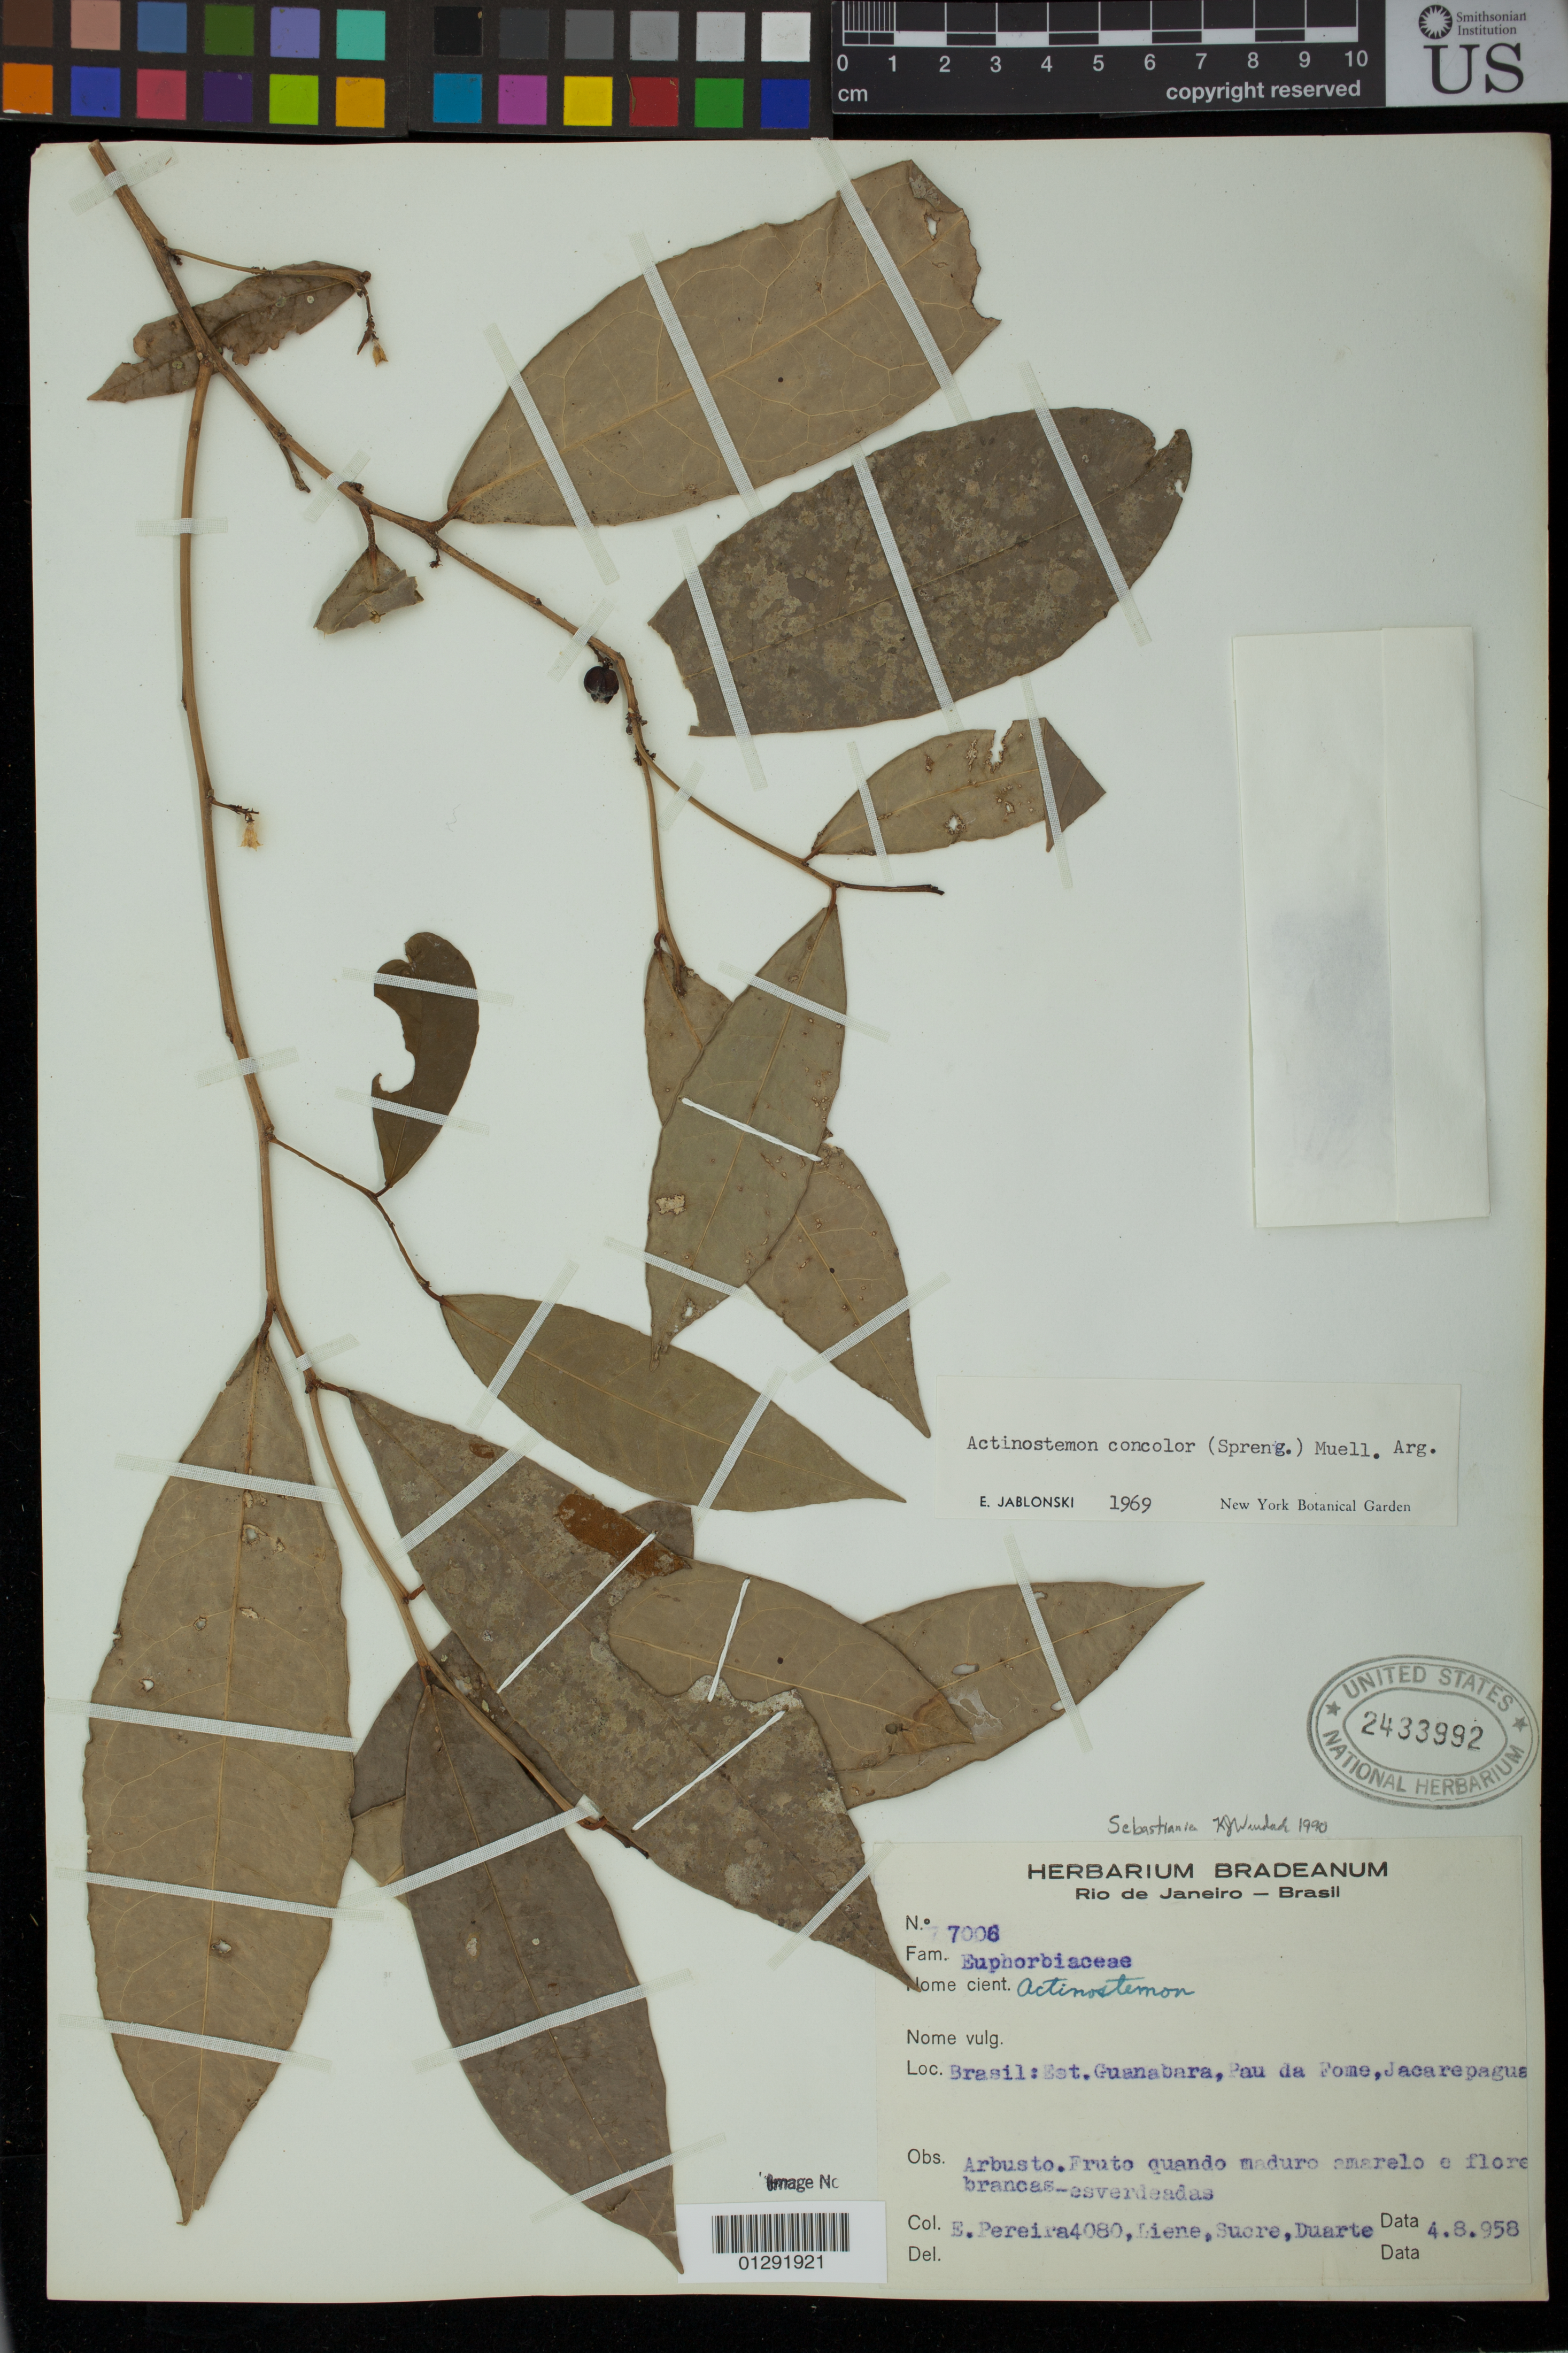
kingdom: Plantae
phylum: Tracheophyta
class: Magnoliopsida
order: Malpighiales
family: Euphorbiaceae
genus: Sebastiania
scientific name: Sebastiania sp.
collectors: E. Pereira, -- Liene, D. Sucre & -- Duarte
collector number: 4080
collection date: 1958-08-04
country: Brazil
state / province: Rio de Janeiro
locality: Est. Guanabara, Pau da Fome, Jacarepagua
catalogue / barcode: US 2433992